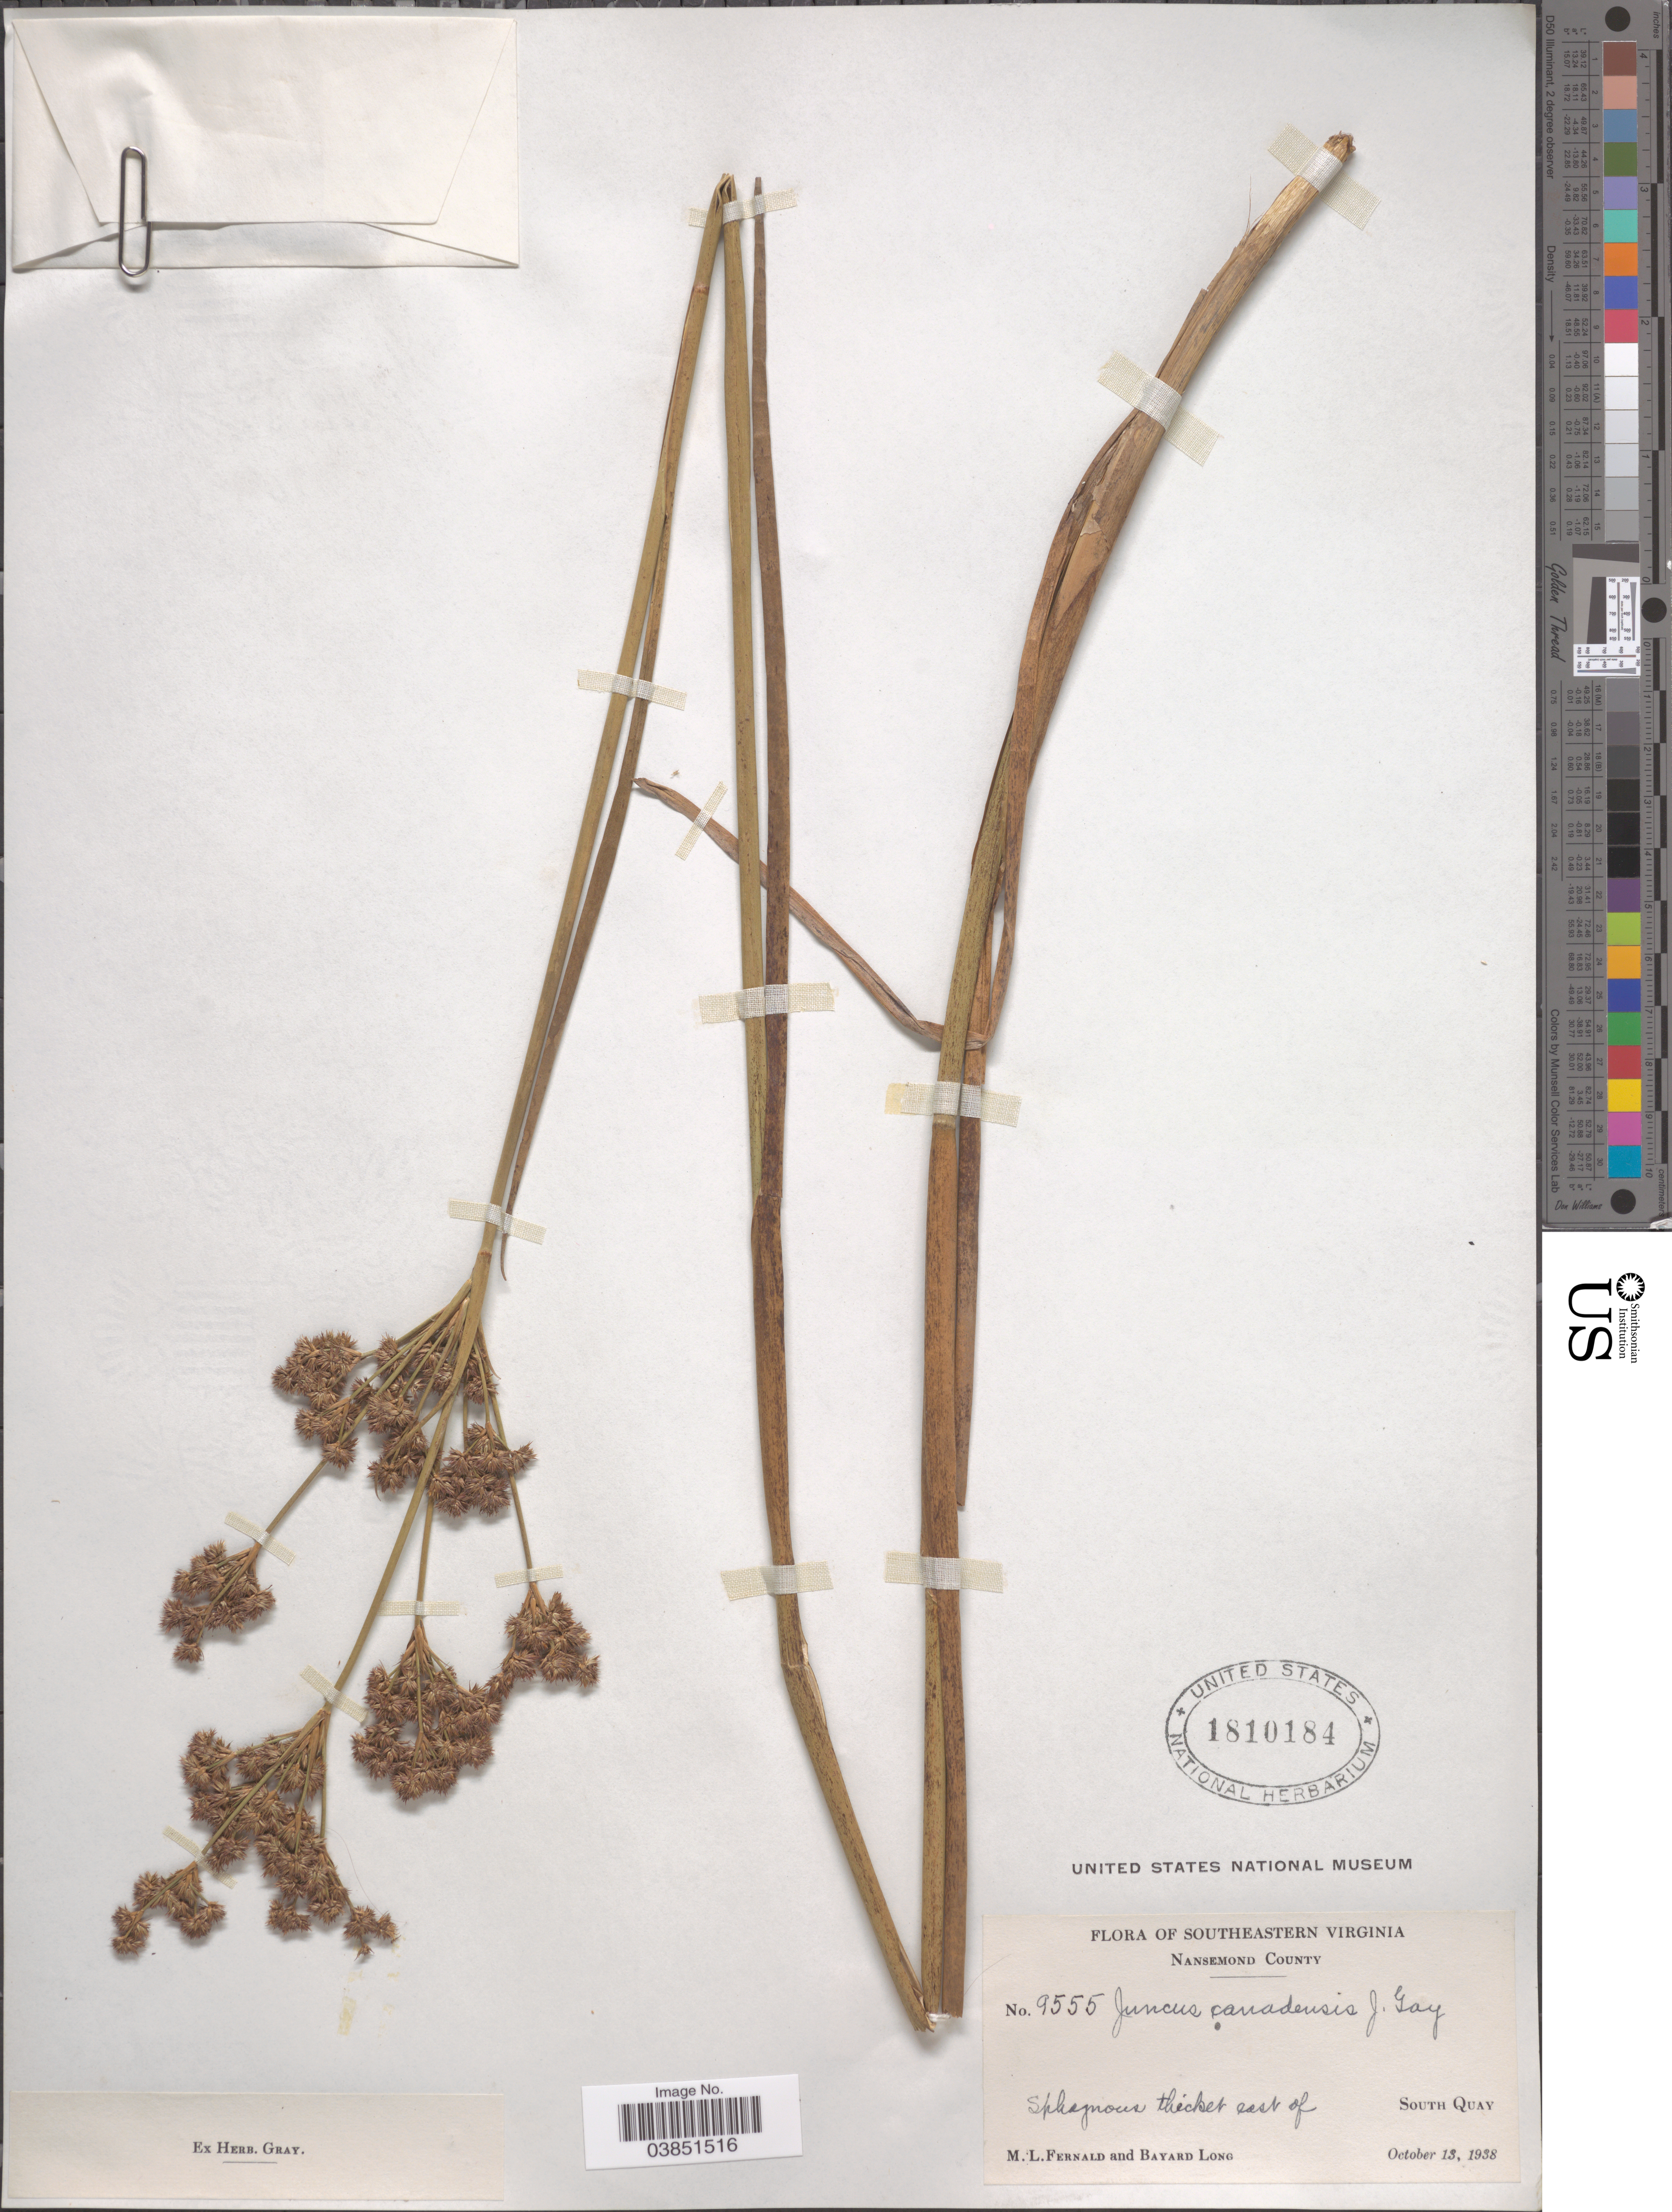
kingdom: Plantae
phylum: Tracheophyta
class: Liliopsida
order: Poales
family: Juncaceae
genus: Juncus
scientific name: Juncus canadensis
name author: J. Gay ex Laharpe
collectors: M. L. Fernald & B. Long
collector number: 9555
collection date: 1938-10-13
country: United States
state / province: Virginia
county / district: City of Suffolk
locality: Southeastern Virginia. Nansemond County. East of South Quay.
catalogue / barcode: US 1810184